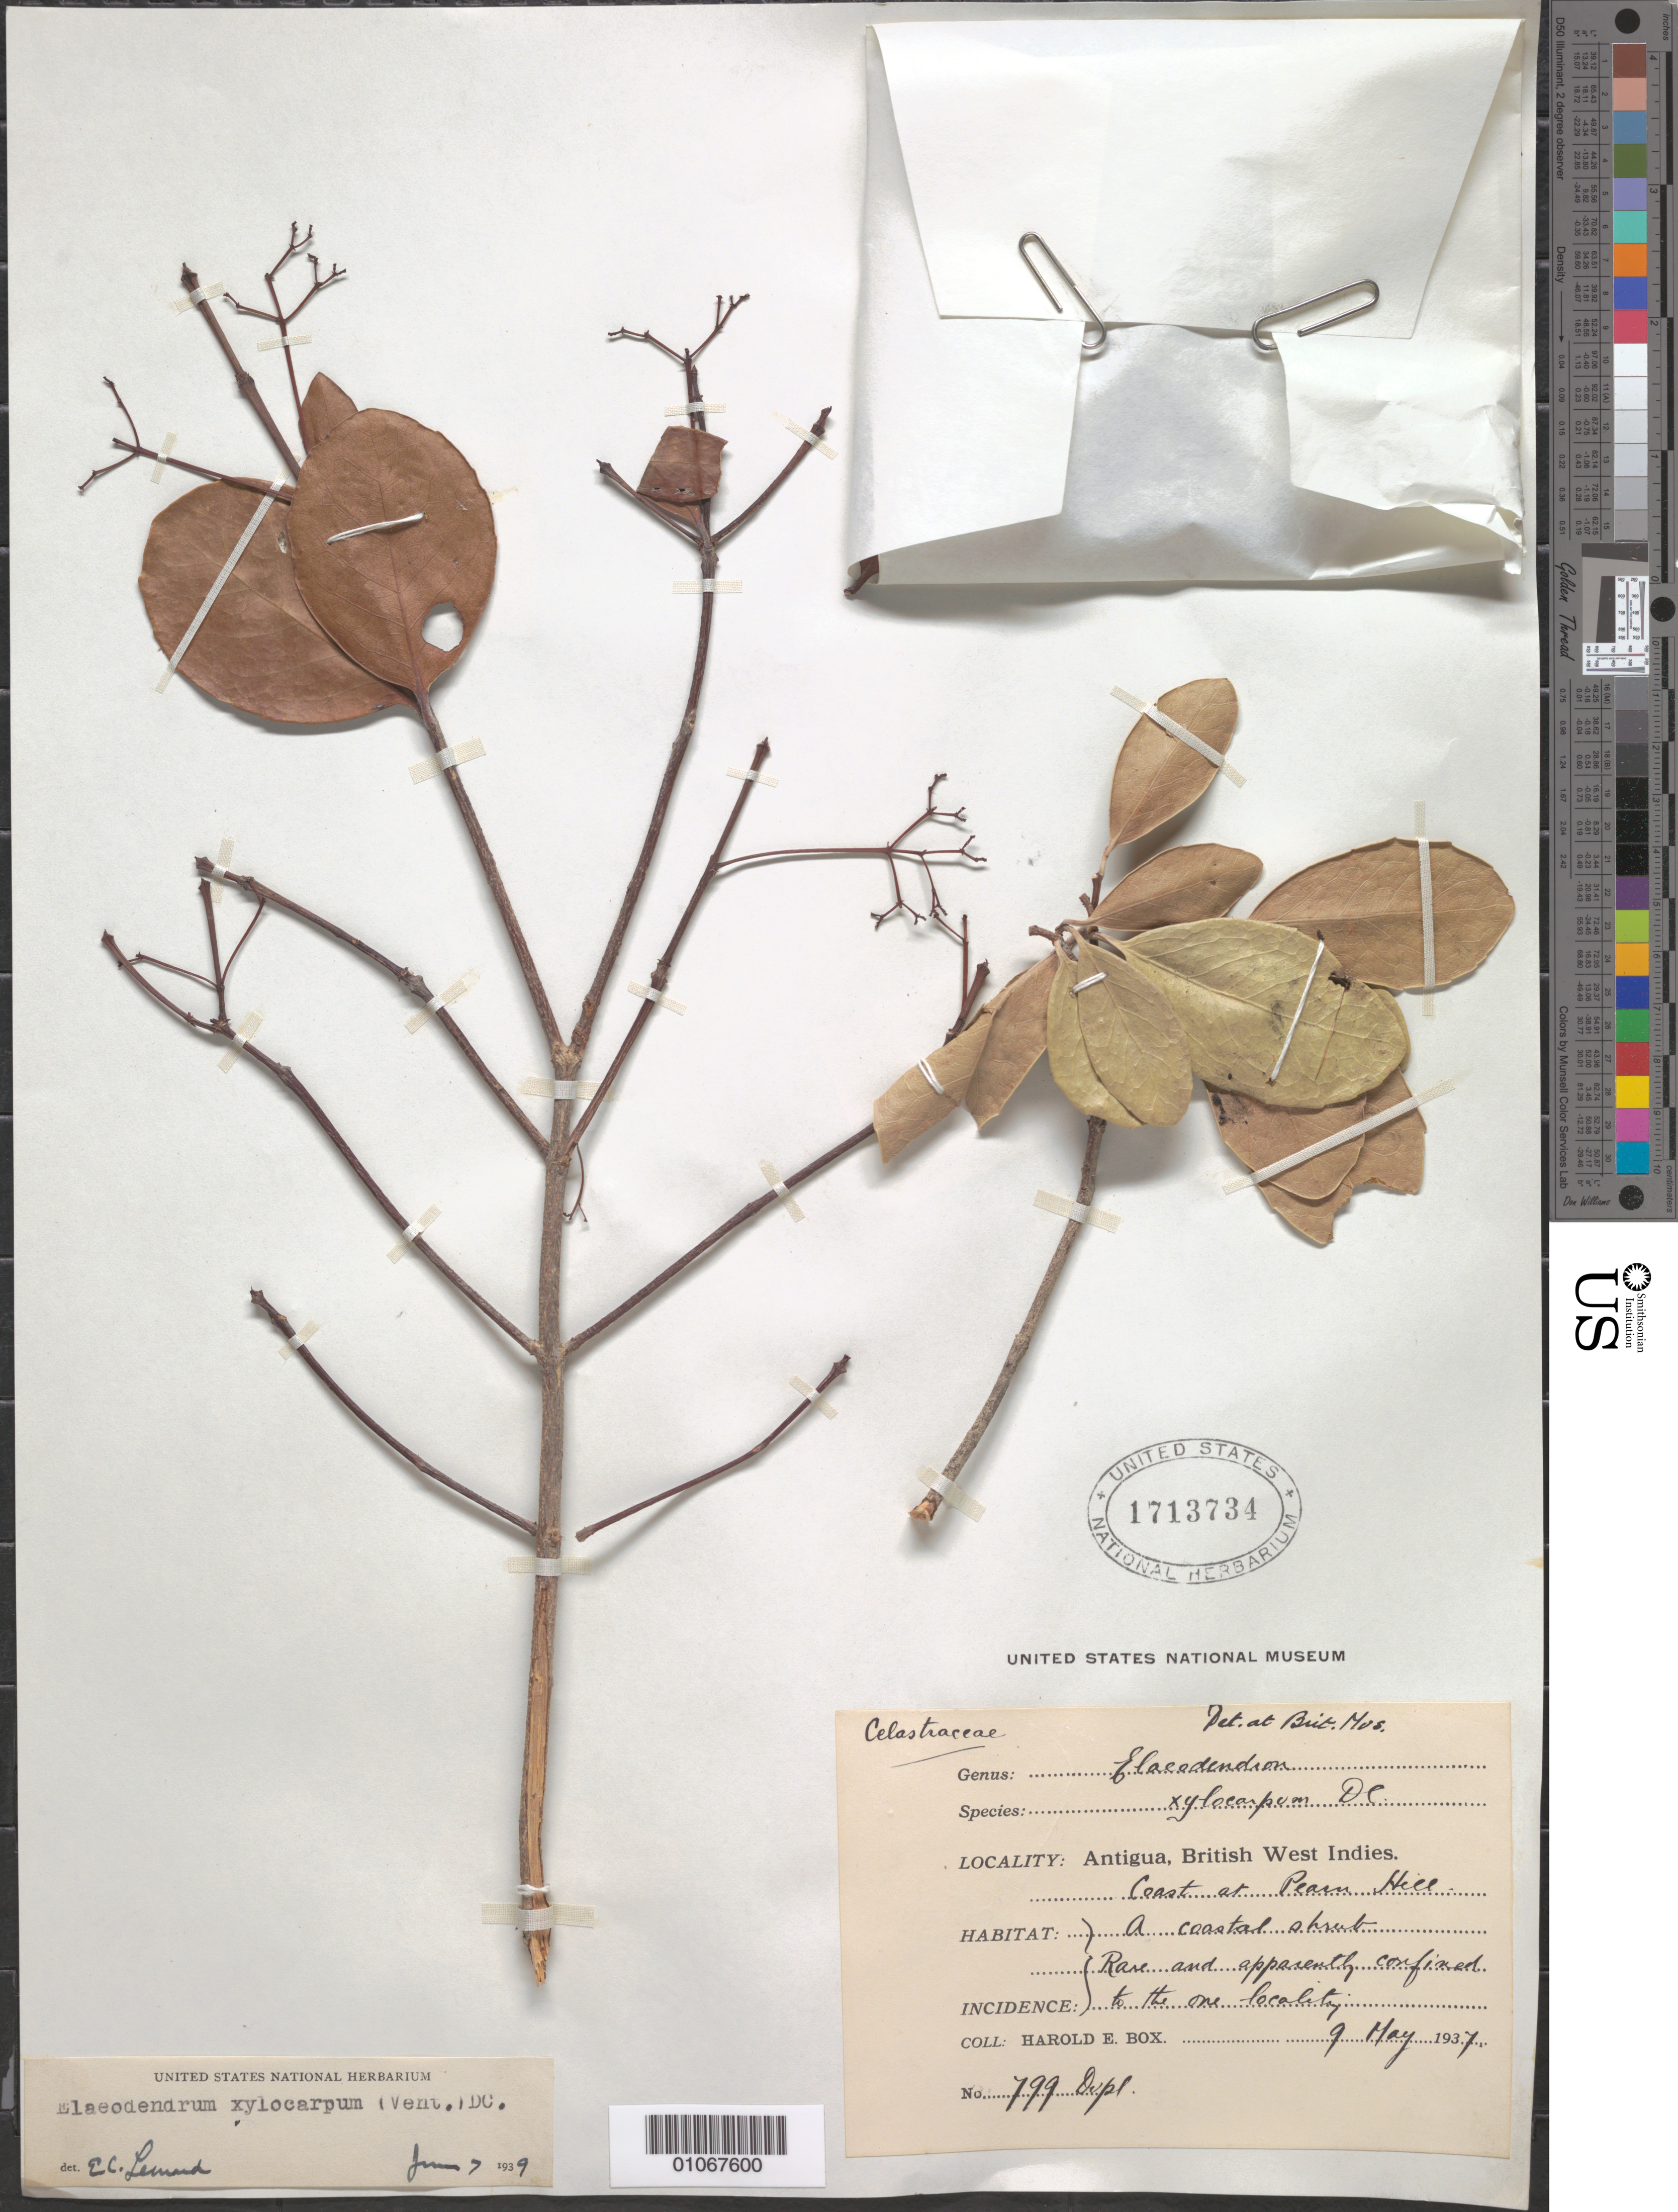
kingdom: Plantae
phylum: Tracheophyta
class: Magnoliopsida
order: Celastrales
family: Celastraceae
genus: Elaeodendron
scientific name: Elaeodendron xylocarpum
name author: (Vent.) DC.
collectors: H. E. Box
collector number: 799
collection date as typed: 09 May 1937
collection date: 1937-05-09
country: Antigua and Barbuda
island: Antigua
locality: Coast at Pearn hill, rare and apparently confined to the one locality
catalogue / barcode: US 1713734